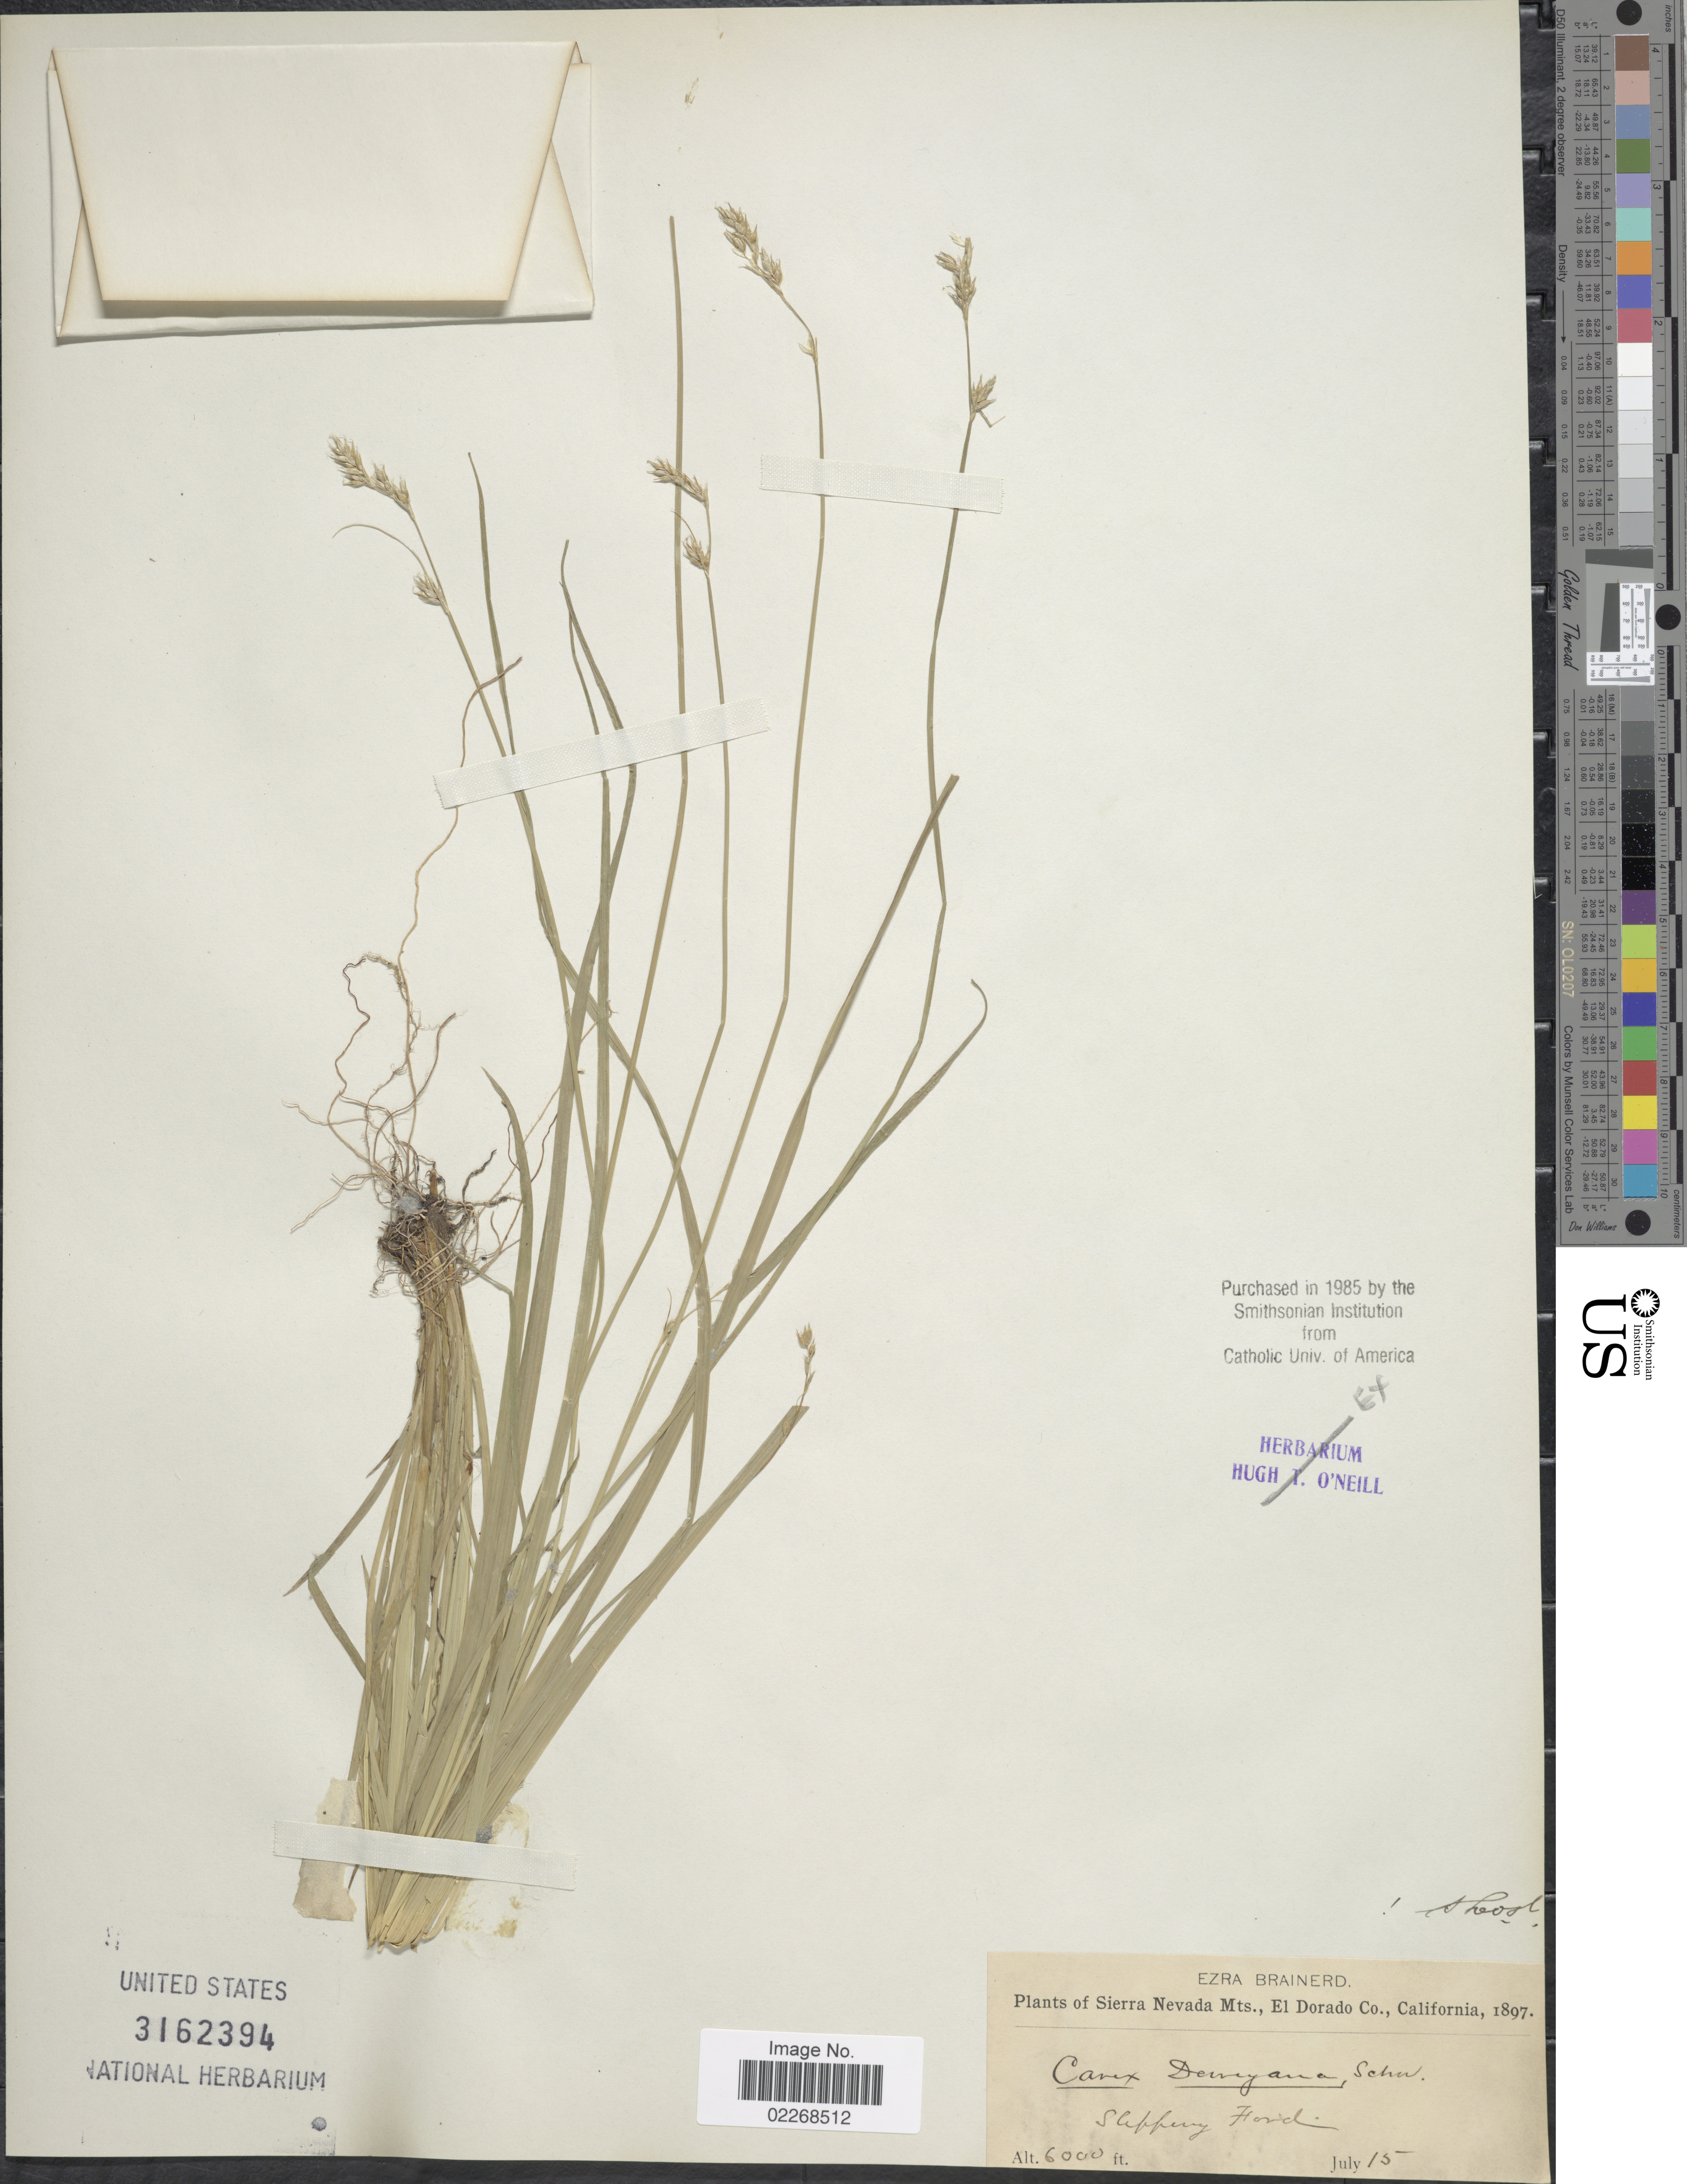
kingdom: Plantae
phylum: Tracheophyta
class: Liliopsida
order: Poales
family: Cyperaceae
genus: Carex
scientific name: Carex deweyana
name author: Schwein.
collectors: E. Brainerd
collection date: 1897-07-15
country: United States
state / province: California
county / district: El Dorado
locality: Sierra Nevada Mts., El Dorado Co., slippery Ford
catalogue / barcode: US 3162394